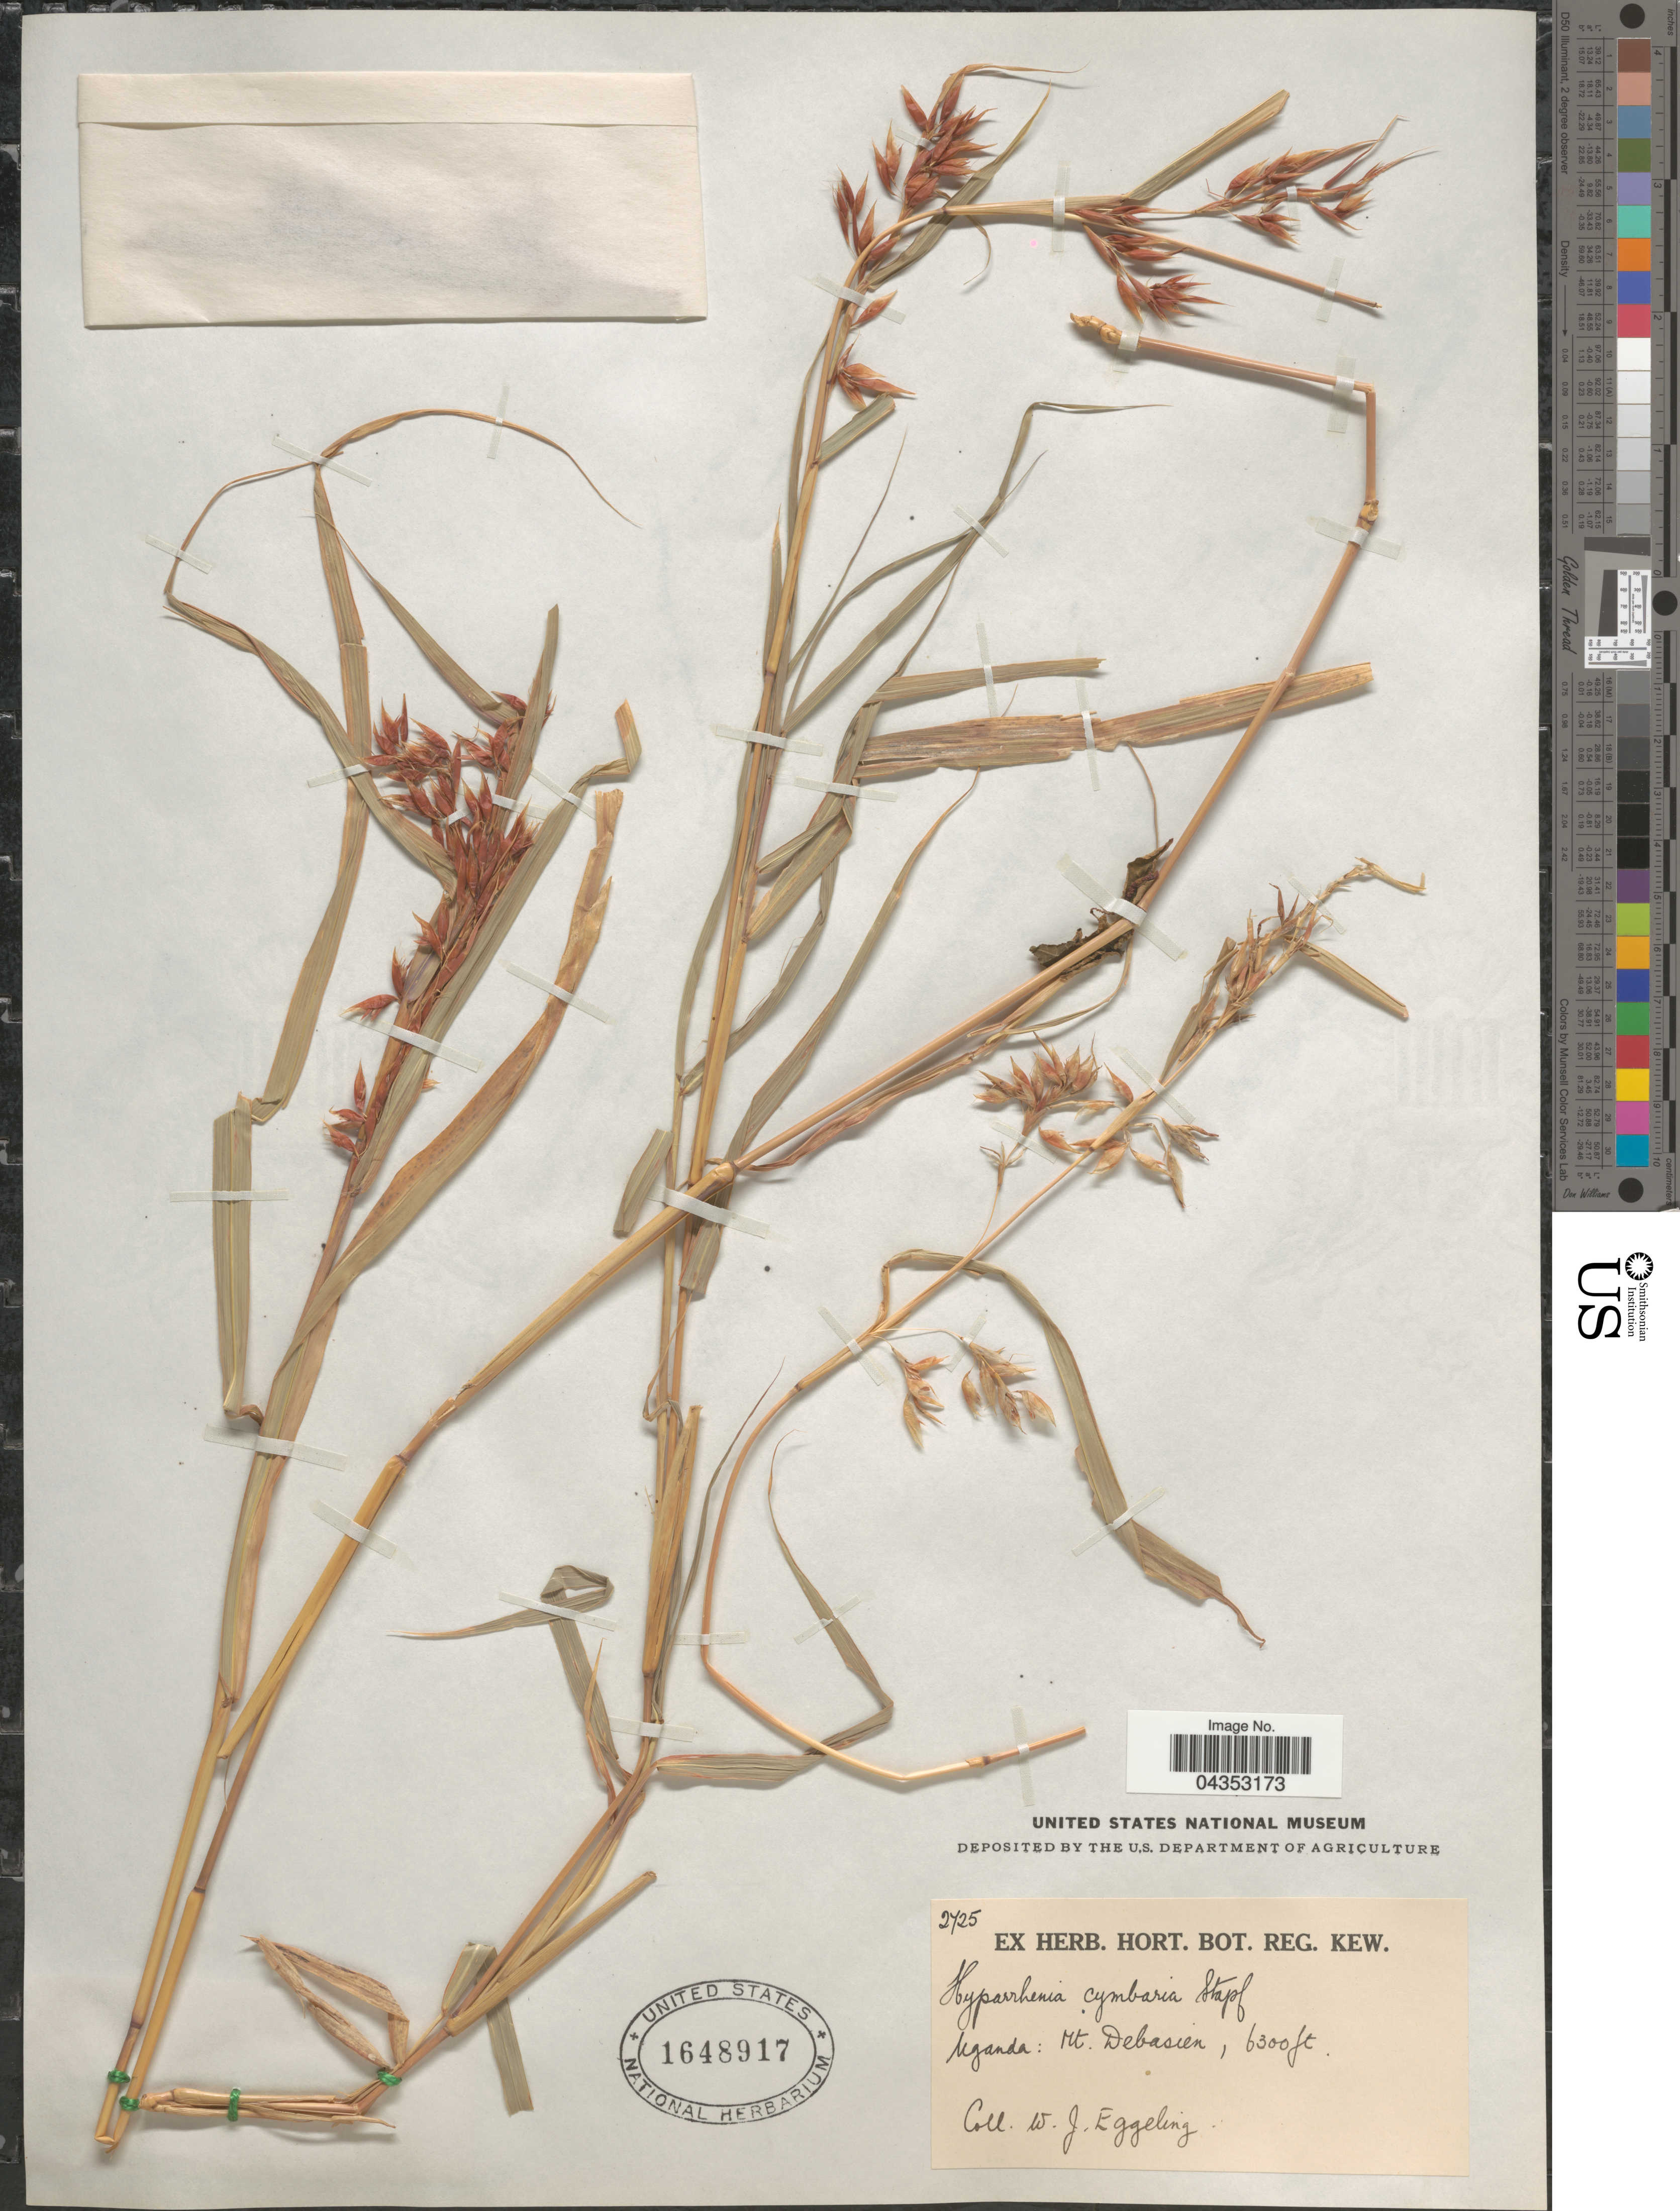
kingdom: Plantae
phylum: Tracheophyta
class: Liliopsida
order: Poales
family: Poaceae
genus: Hyparrhenia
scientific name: Hyparrhenia cymbaria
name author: (L.) Stapf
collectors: W. Eggeling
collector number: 2725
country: Uganda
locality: Mt. Debasien.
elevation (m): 1920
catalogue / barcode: US 1648917